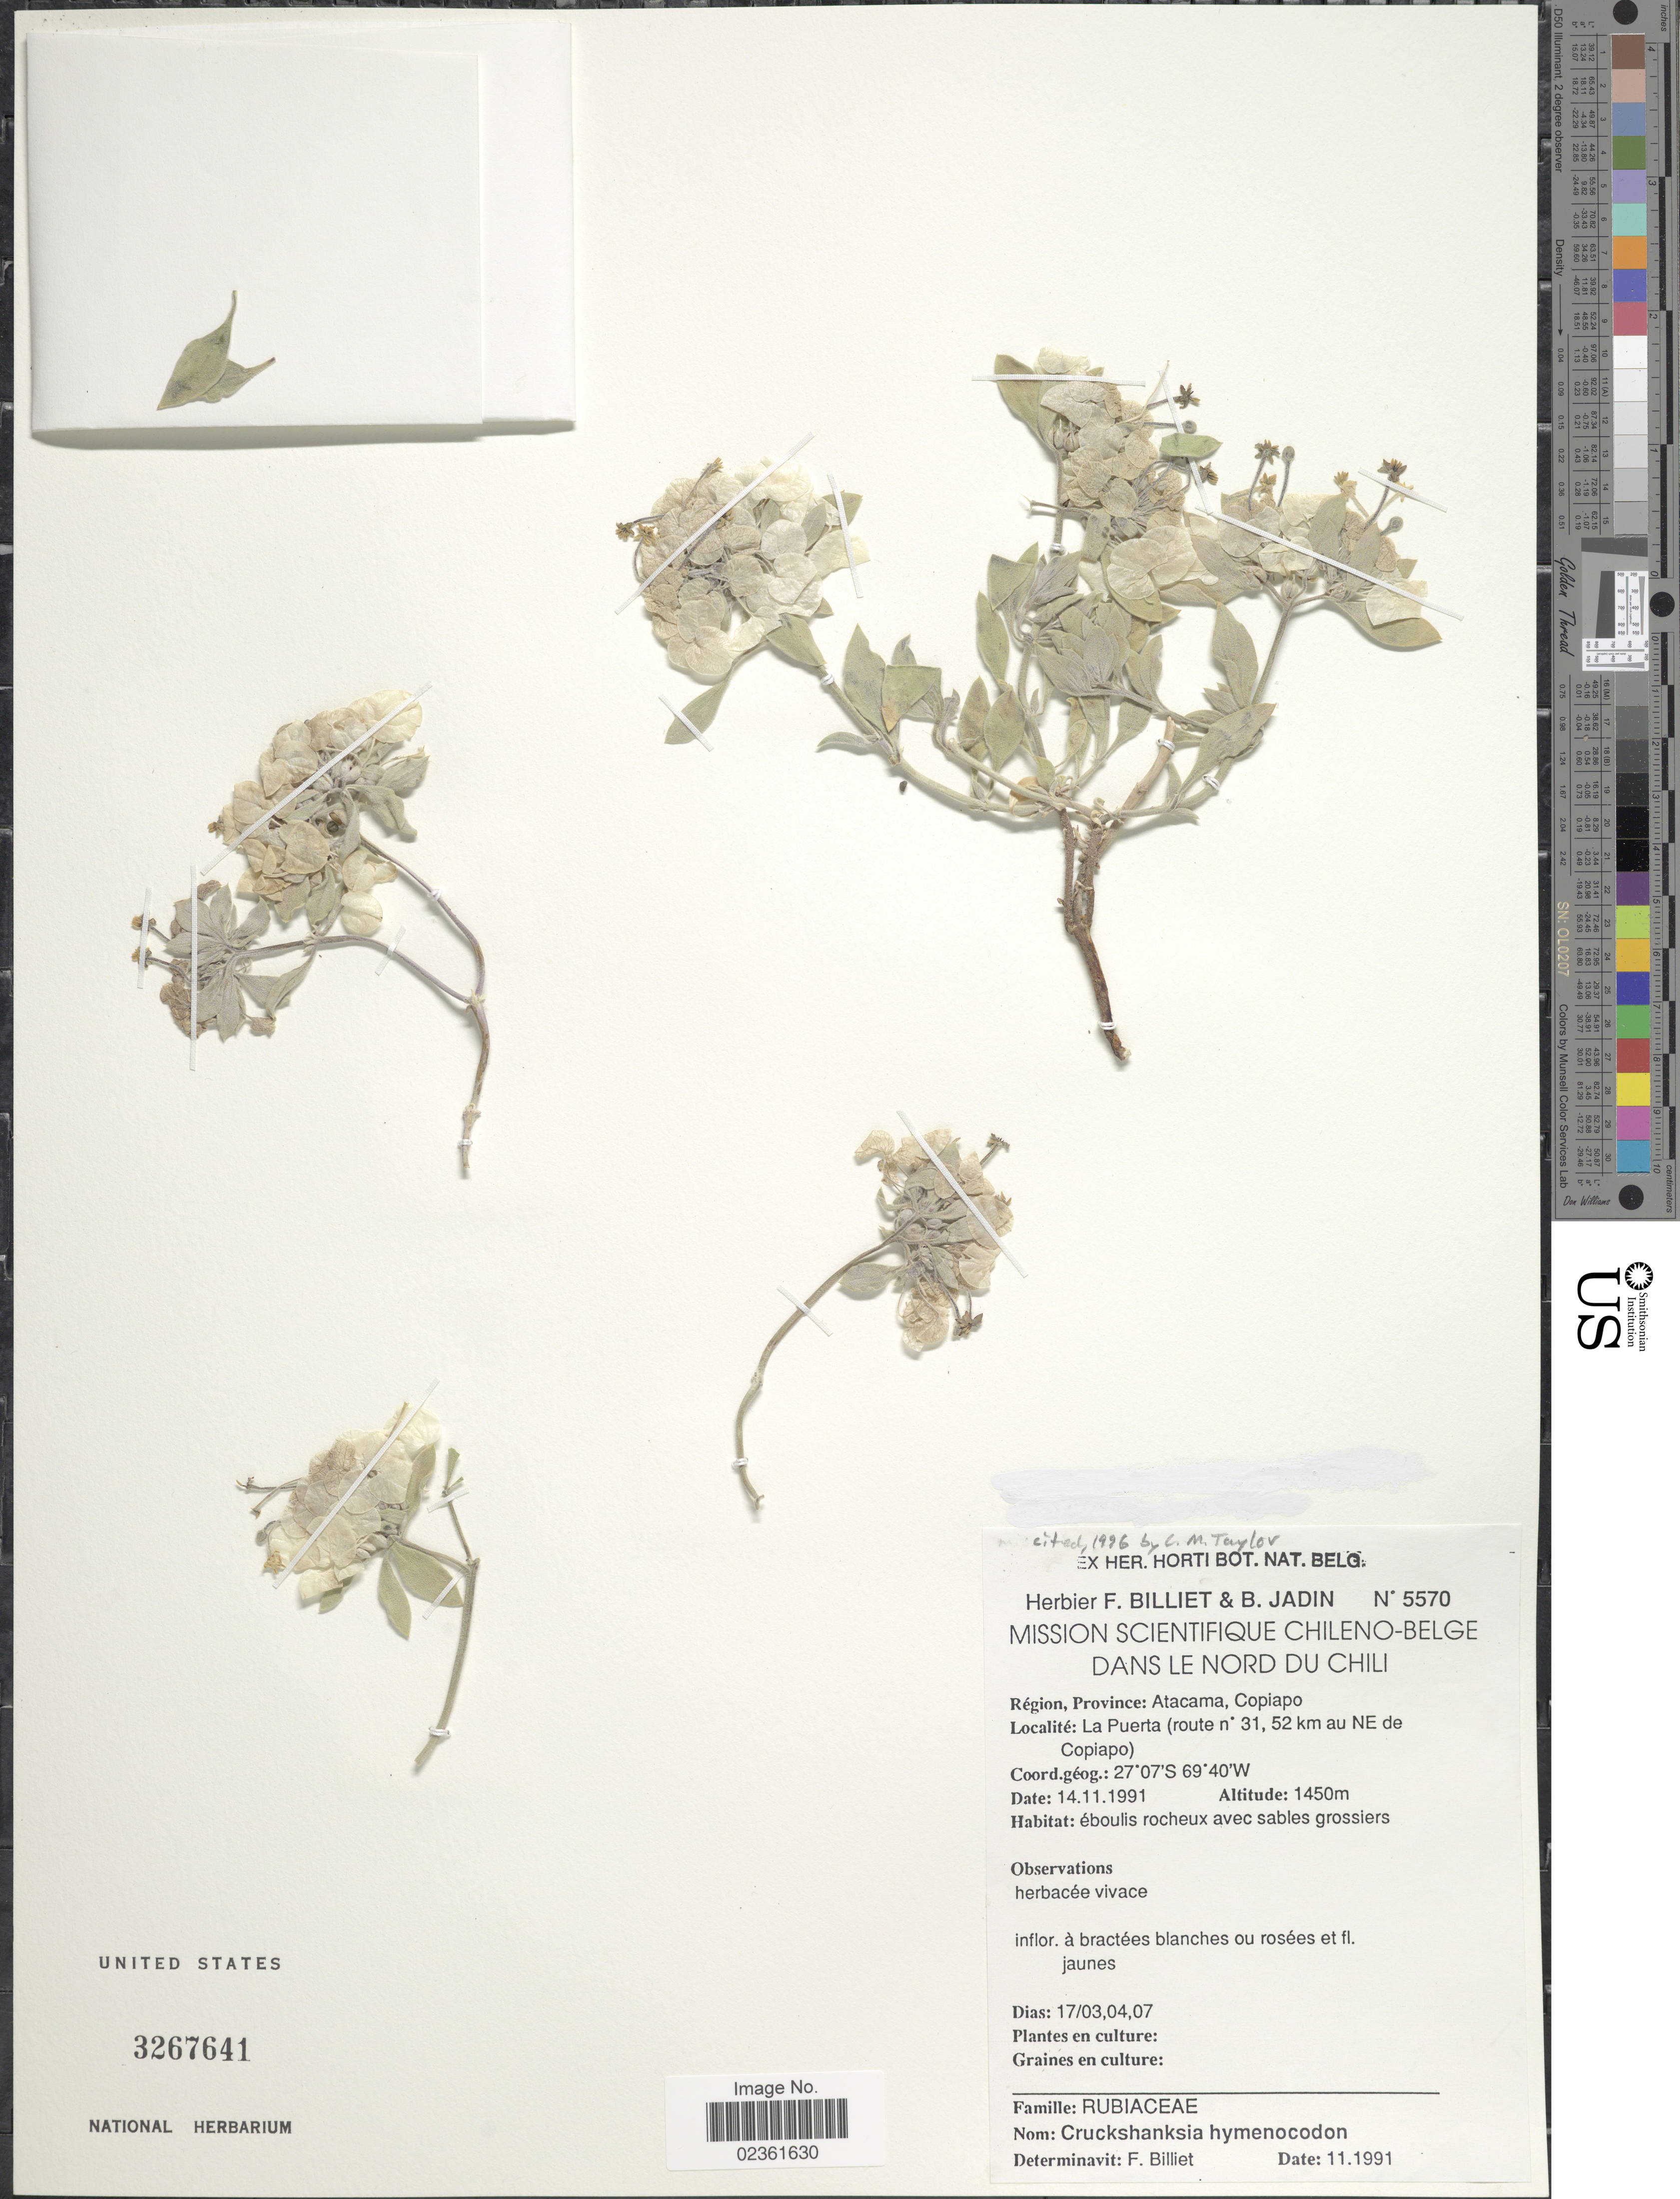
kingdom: Plantae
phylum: Tracheophyta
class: Magnoliopsida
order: Gentianales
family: Rubiaceae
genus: Cruckshanksia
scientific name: Cruckshanksia hymenodon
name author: Hook. & Arn.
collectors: ex herb. F. Billiet & B. Jadin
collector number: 5570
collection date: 1991-11-14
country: Chile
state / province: Atacama (III)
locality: Copiapo, La Puerta (route n°31, 52 km au NE de Copiapo).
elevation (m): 1450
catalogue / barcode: US 3267641